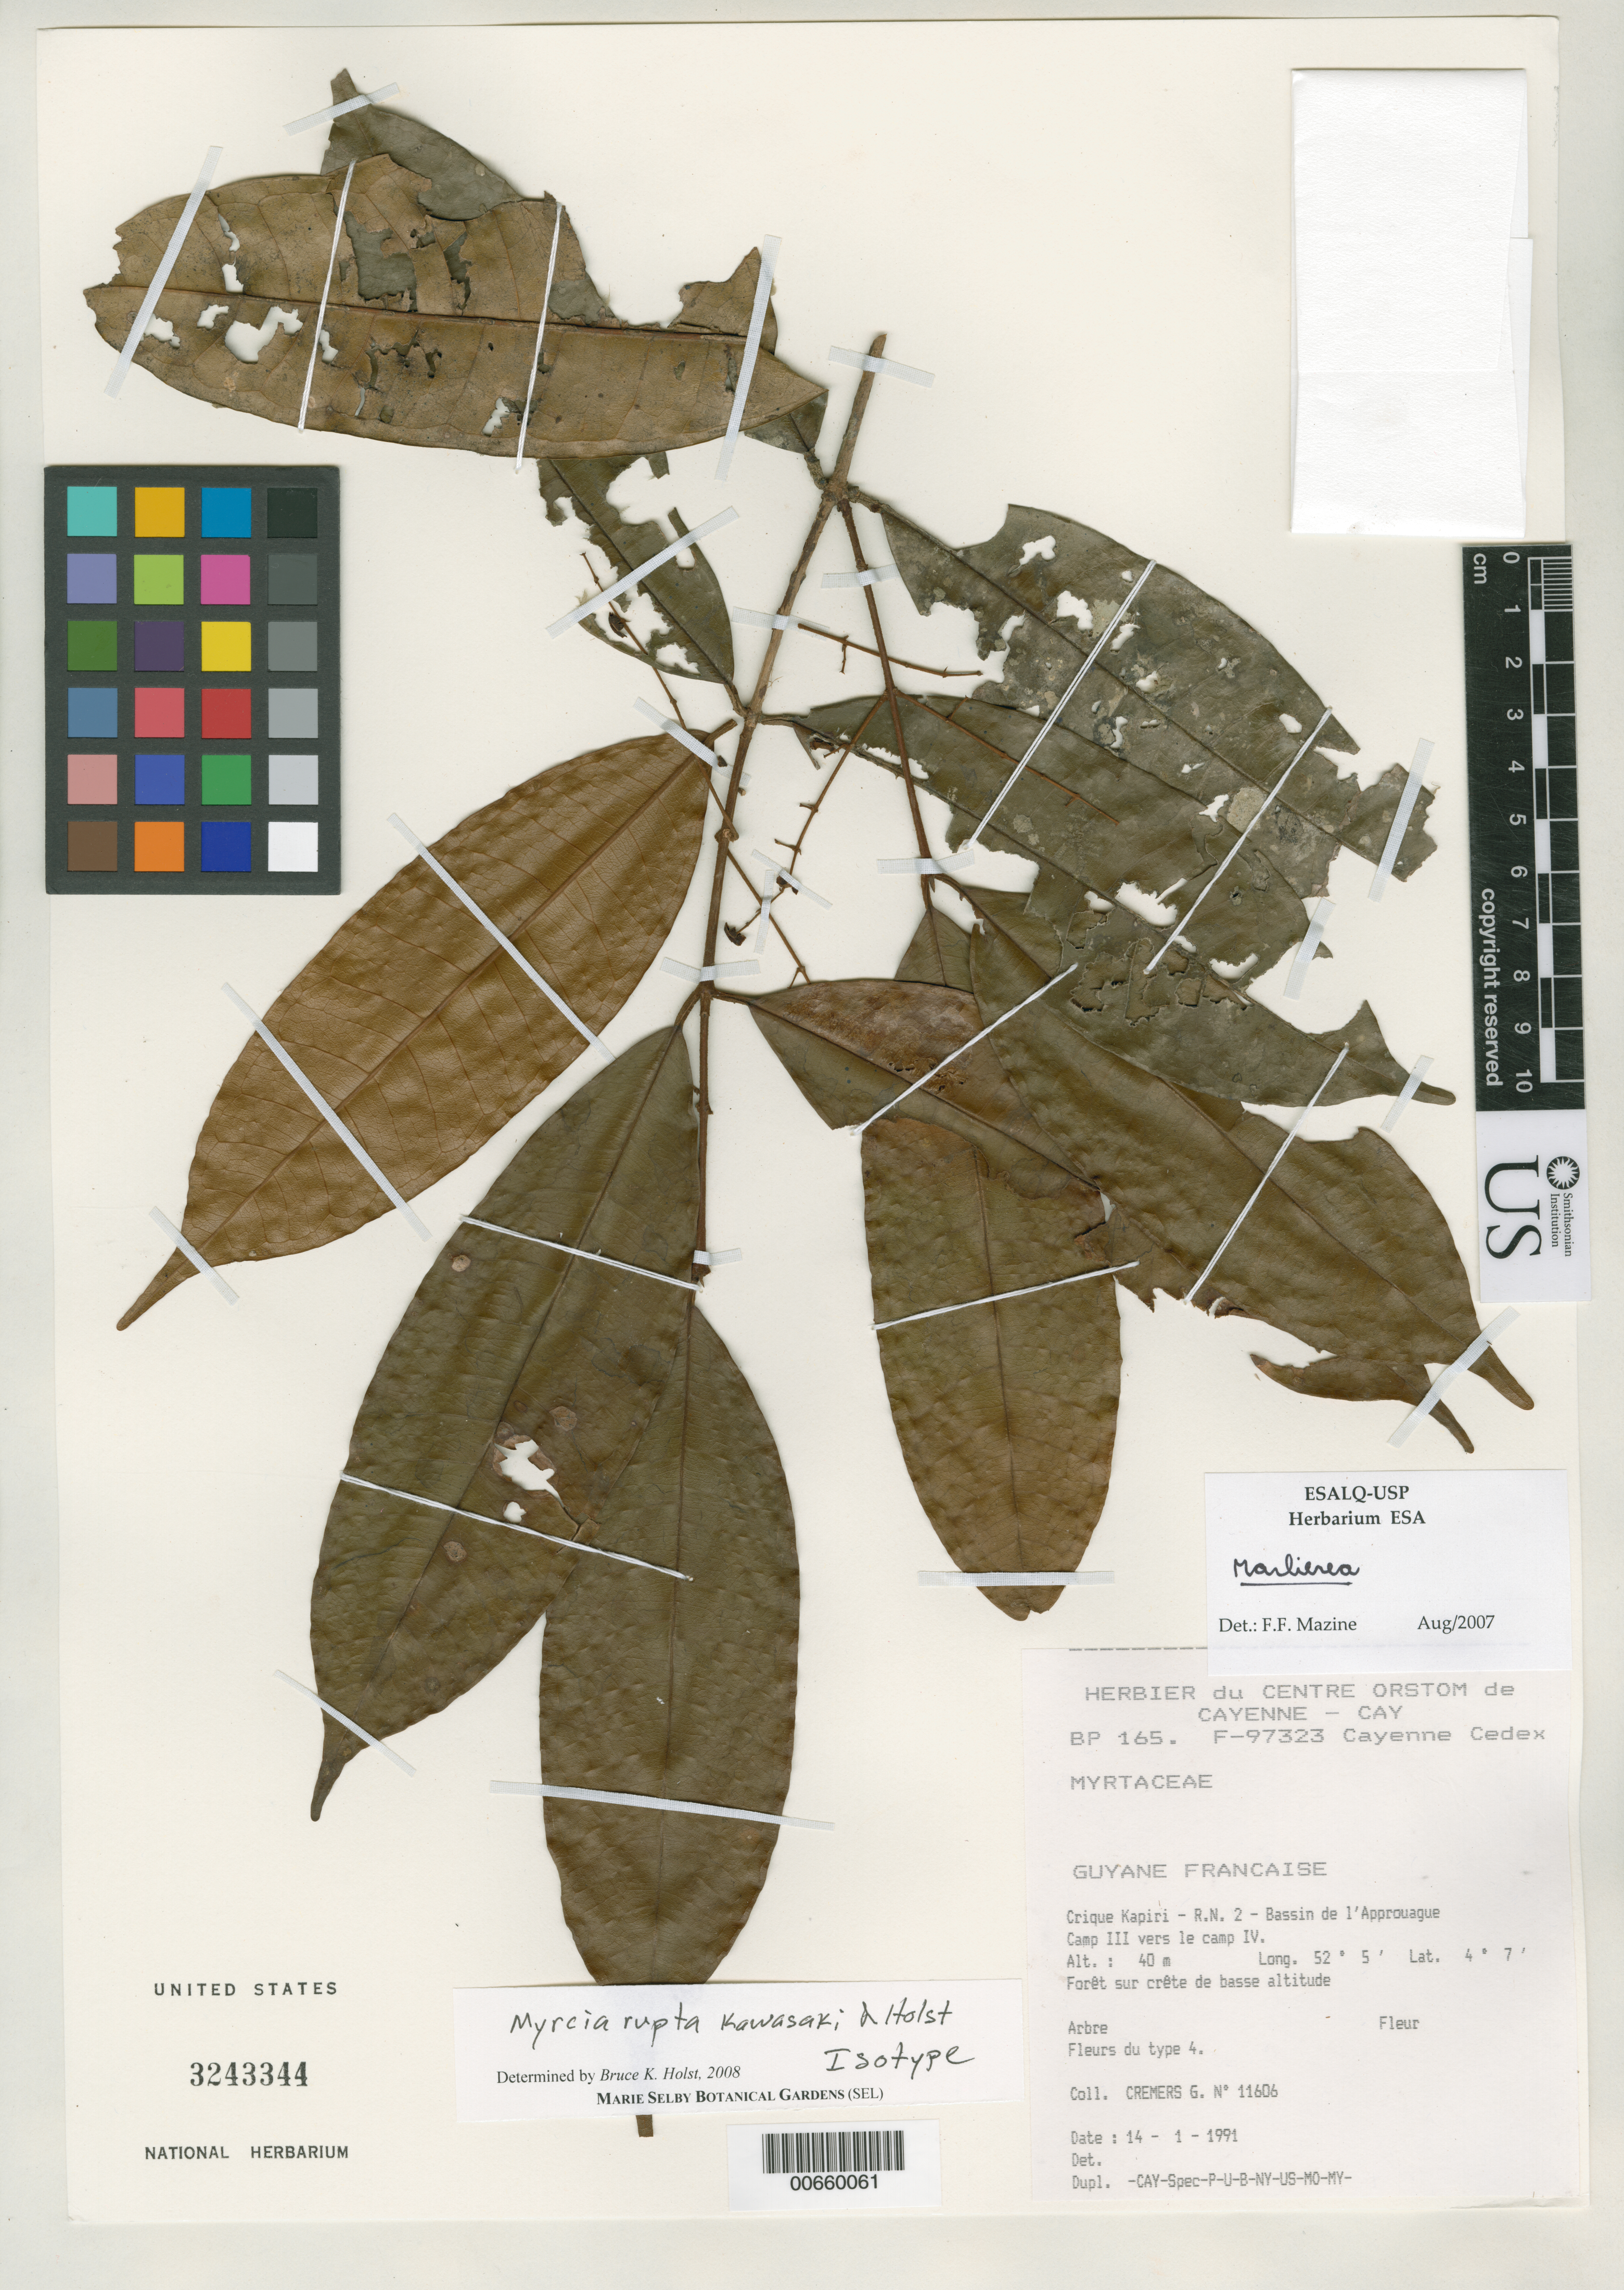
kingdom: Plantae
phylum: Tracheophyta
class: Magnoliopsida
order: Myrtales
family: Myrtaceae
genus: Myrcia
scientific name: Myrcia rupta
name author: M.L. Kawas. & B. Holst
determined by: Holst, Bruce K.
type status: Isotype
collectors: G. Cremers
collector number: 11606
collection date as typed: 14 Jan 1991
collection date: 1991-01-14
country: French Guiana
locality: Guyane Francaise. Crique Kapiri - R.N. 2 - Bassin de l'Approuague. Camp III vers le camp IV.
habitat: Forêt sur crête de basse altitude.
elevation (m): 40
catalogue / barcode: US 3243344